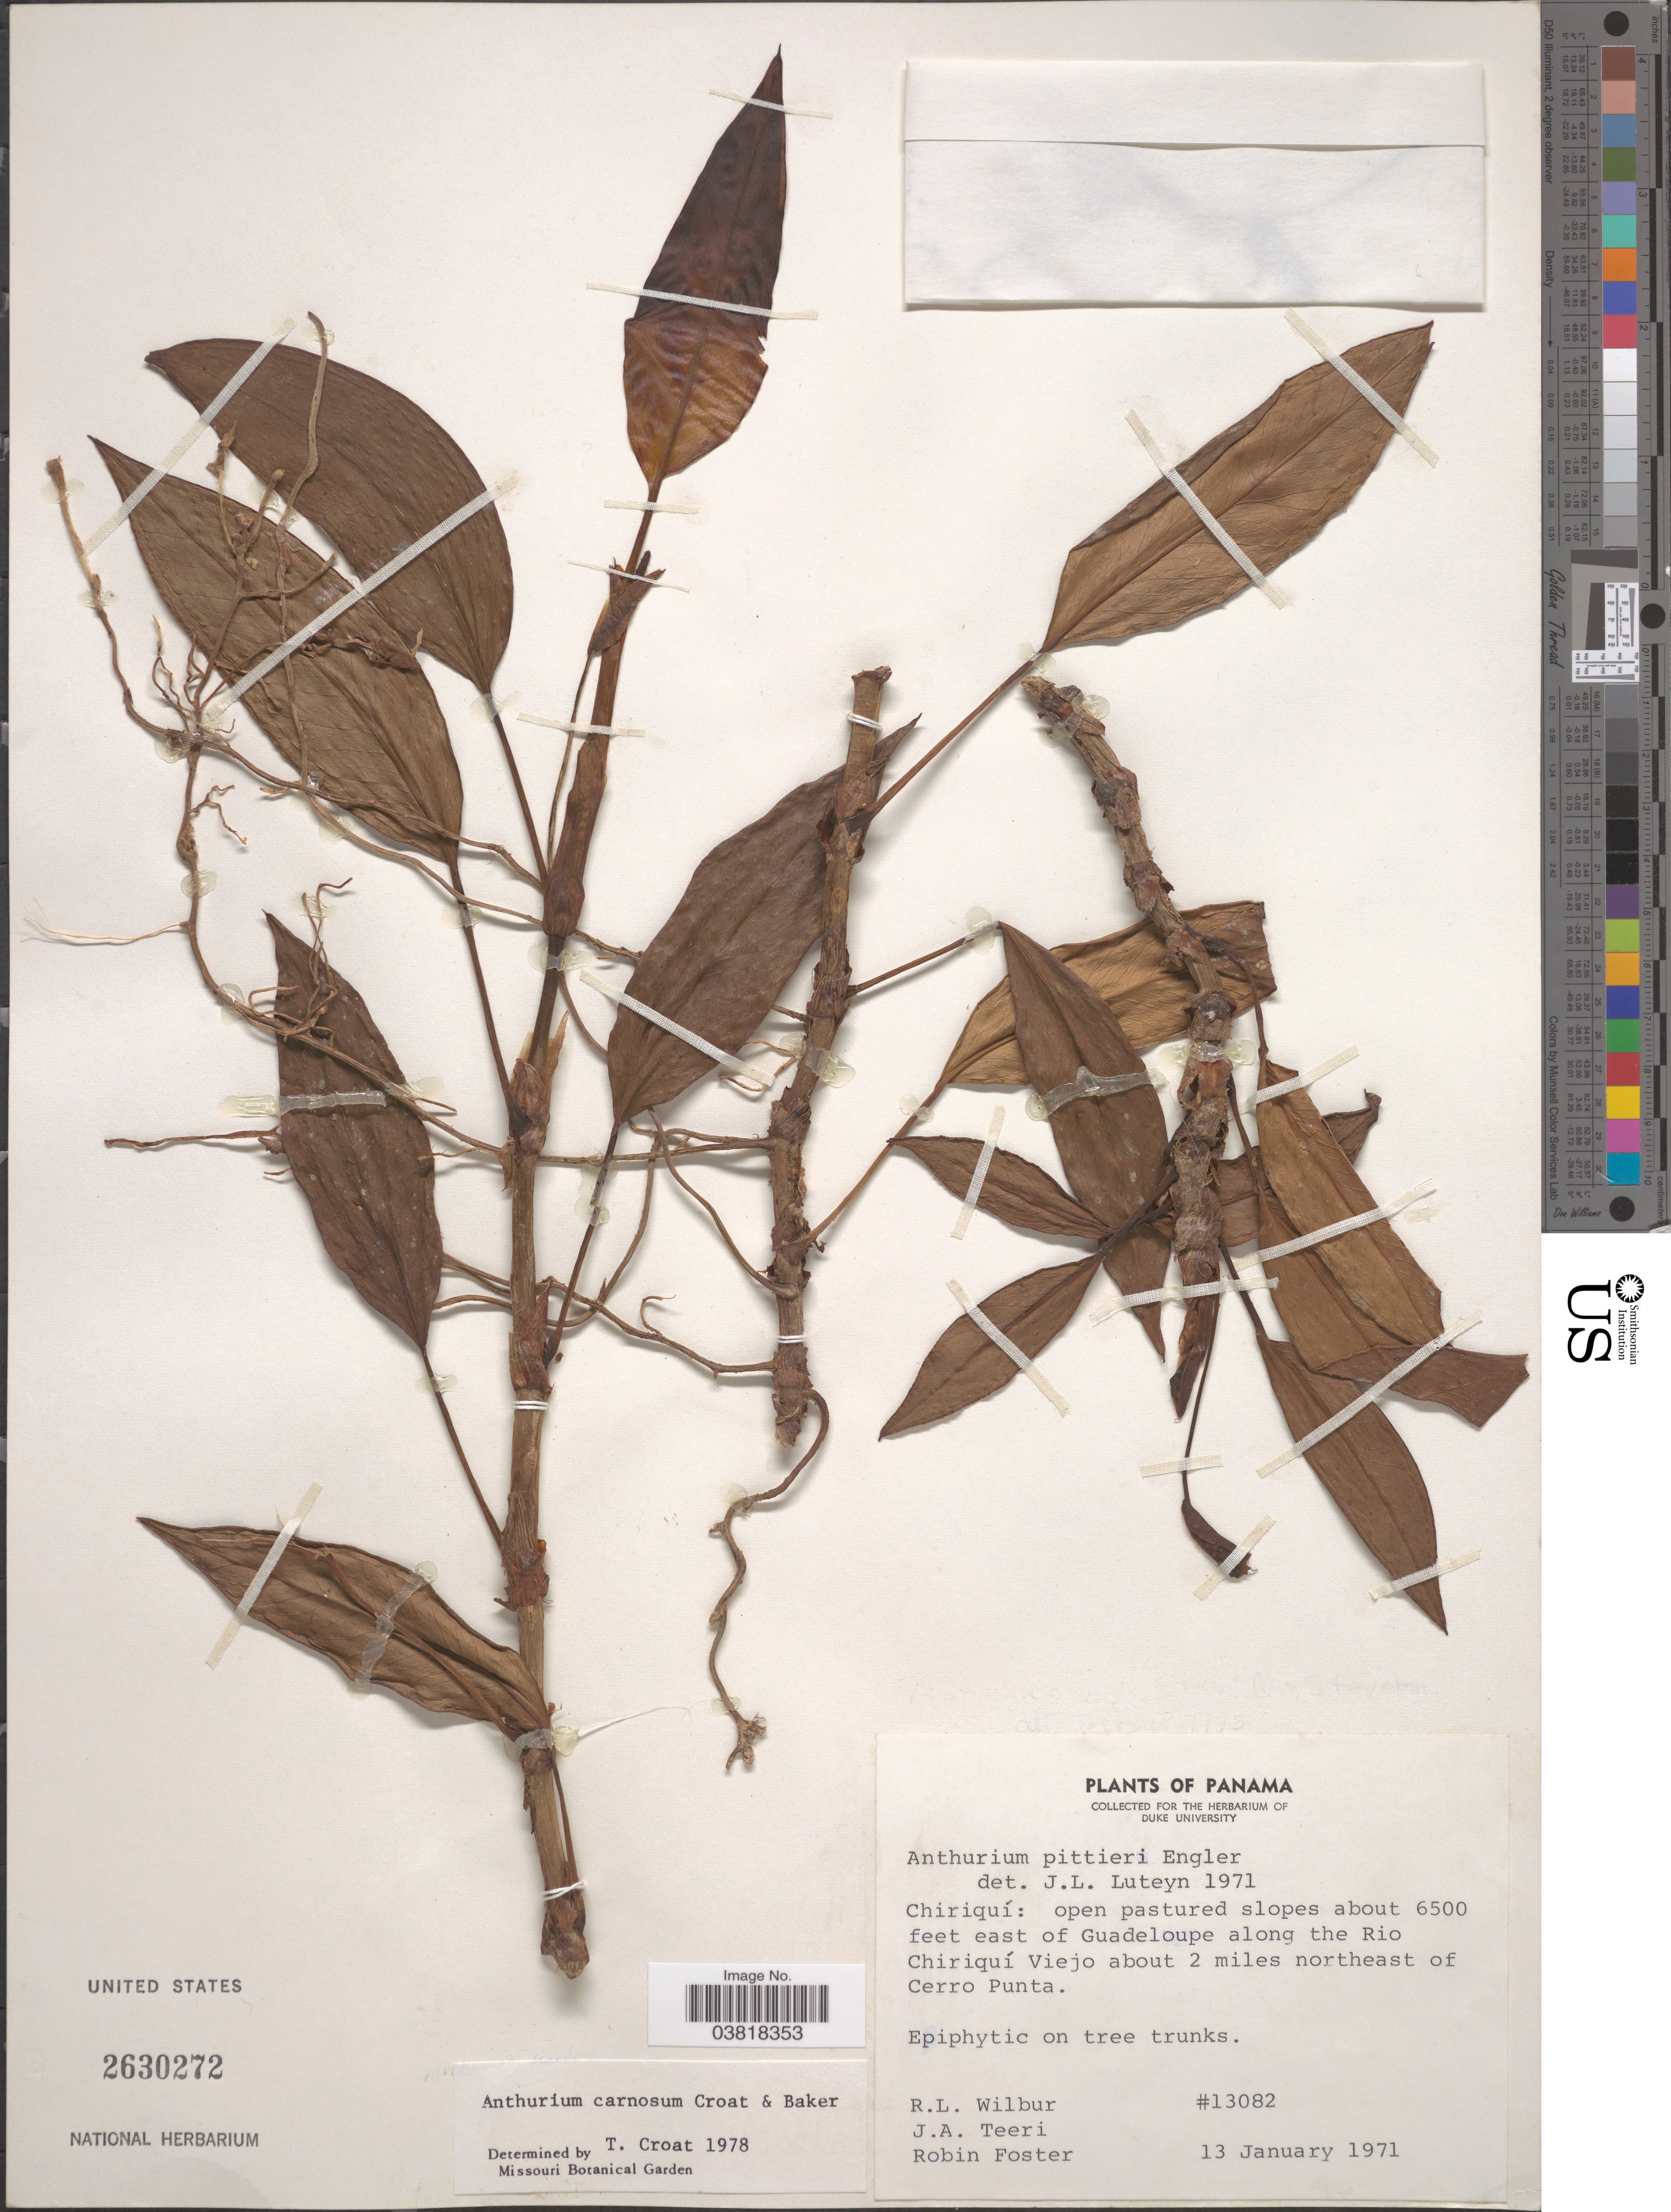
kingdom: Plantae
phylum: Tracheophyta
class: Liliopsida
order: Alismatales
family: Araceae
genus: Anthurium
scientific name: Anthurium carnosum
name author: Croat & R.A. Baker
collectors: R. L. Wilbur, J. Teeri & R. B. Foster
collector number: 13082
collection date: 1971-01-13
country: Panama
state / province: Chiriqui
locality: Chiriquí: open pastured slopes about 6500 feet east of Guadeloupe along the Rio Chiriquí Viejo about 2 miles northeast of Cerro Punta.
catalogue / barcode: US 2630272